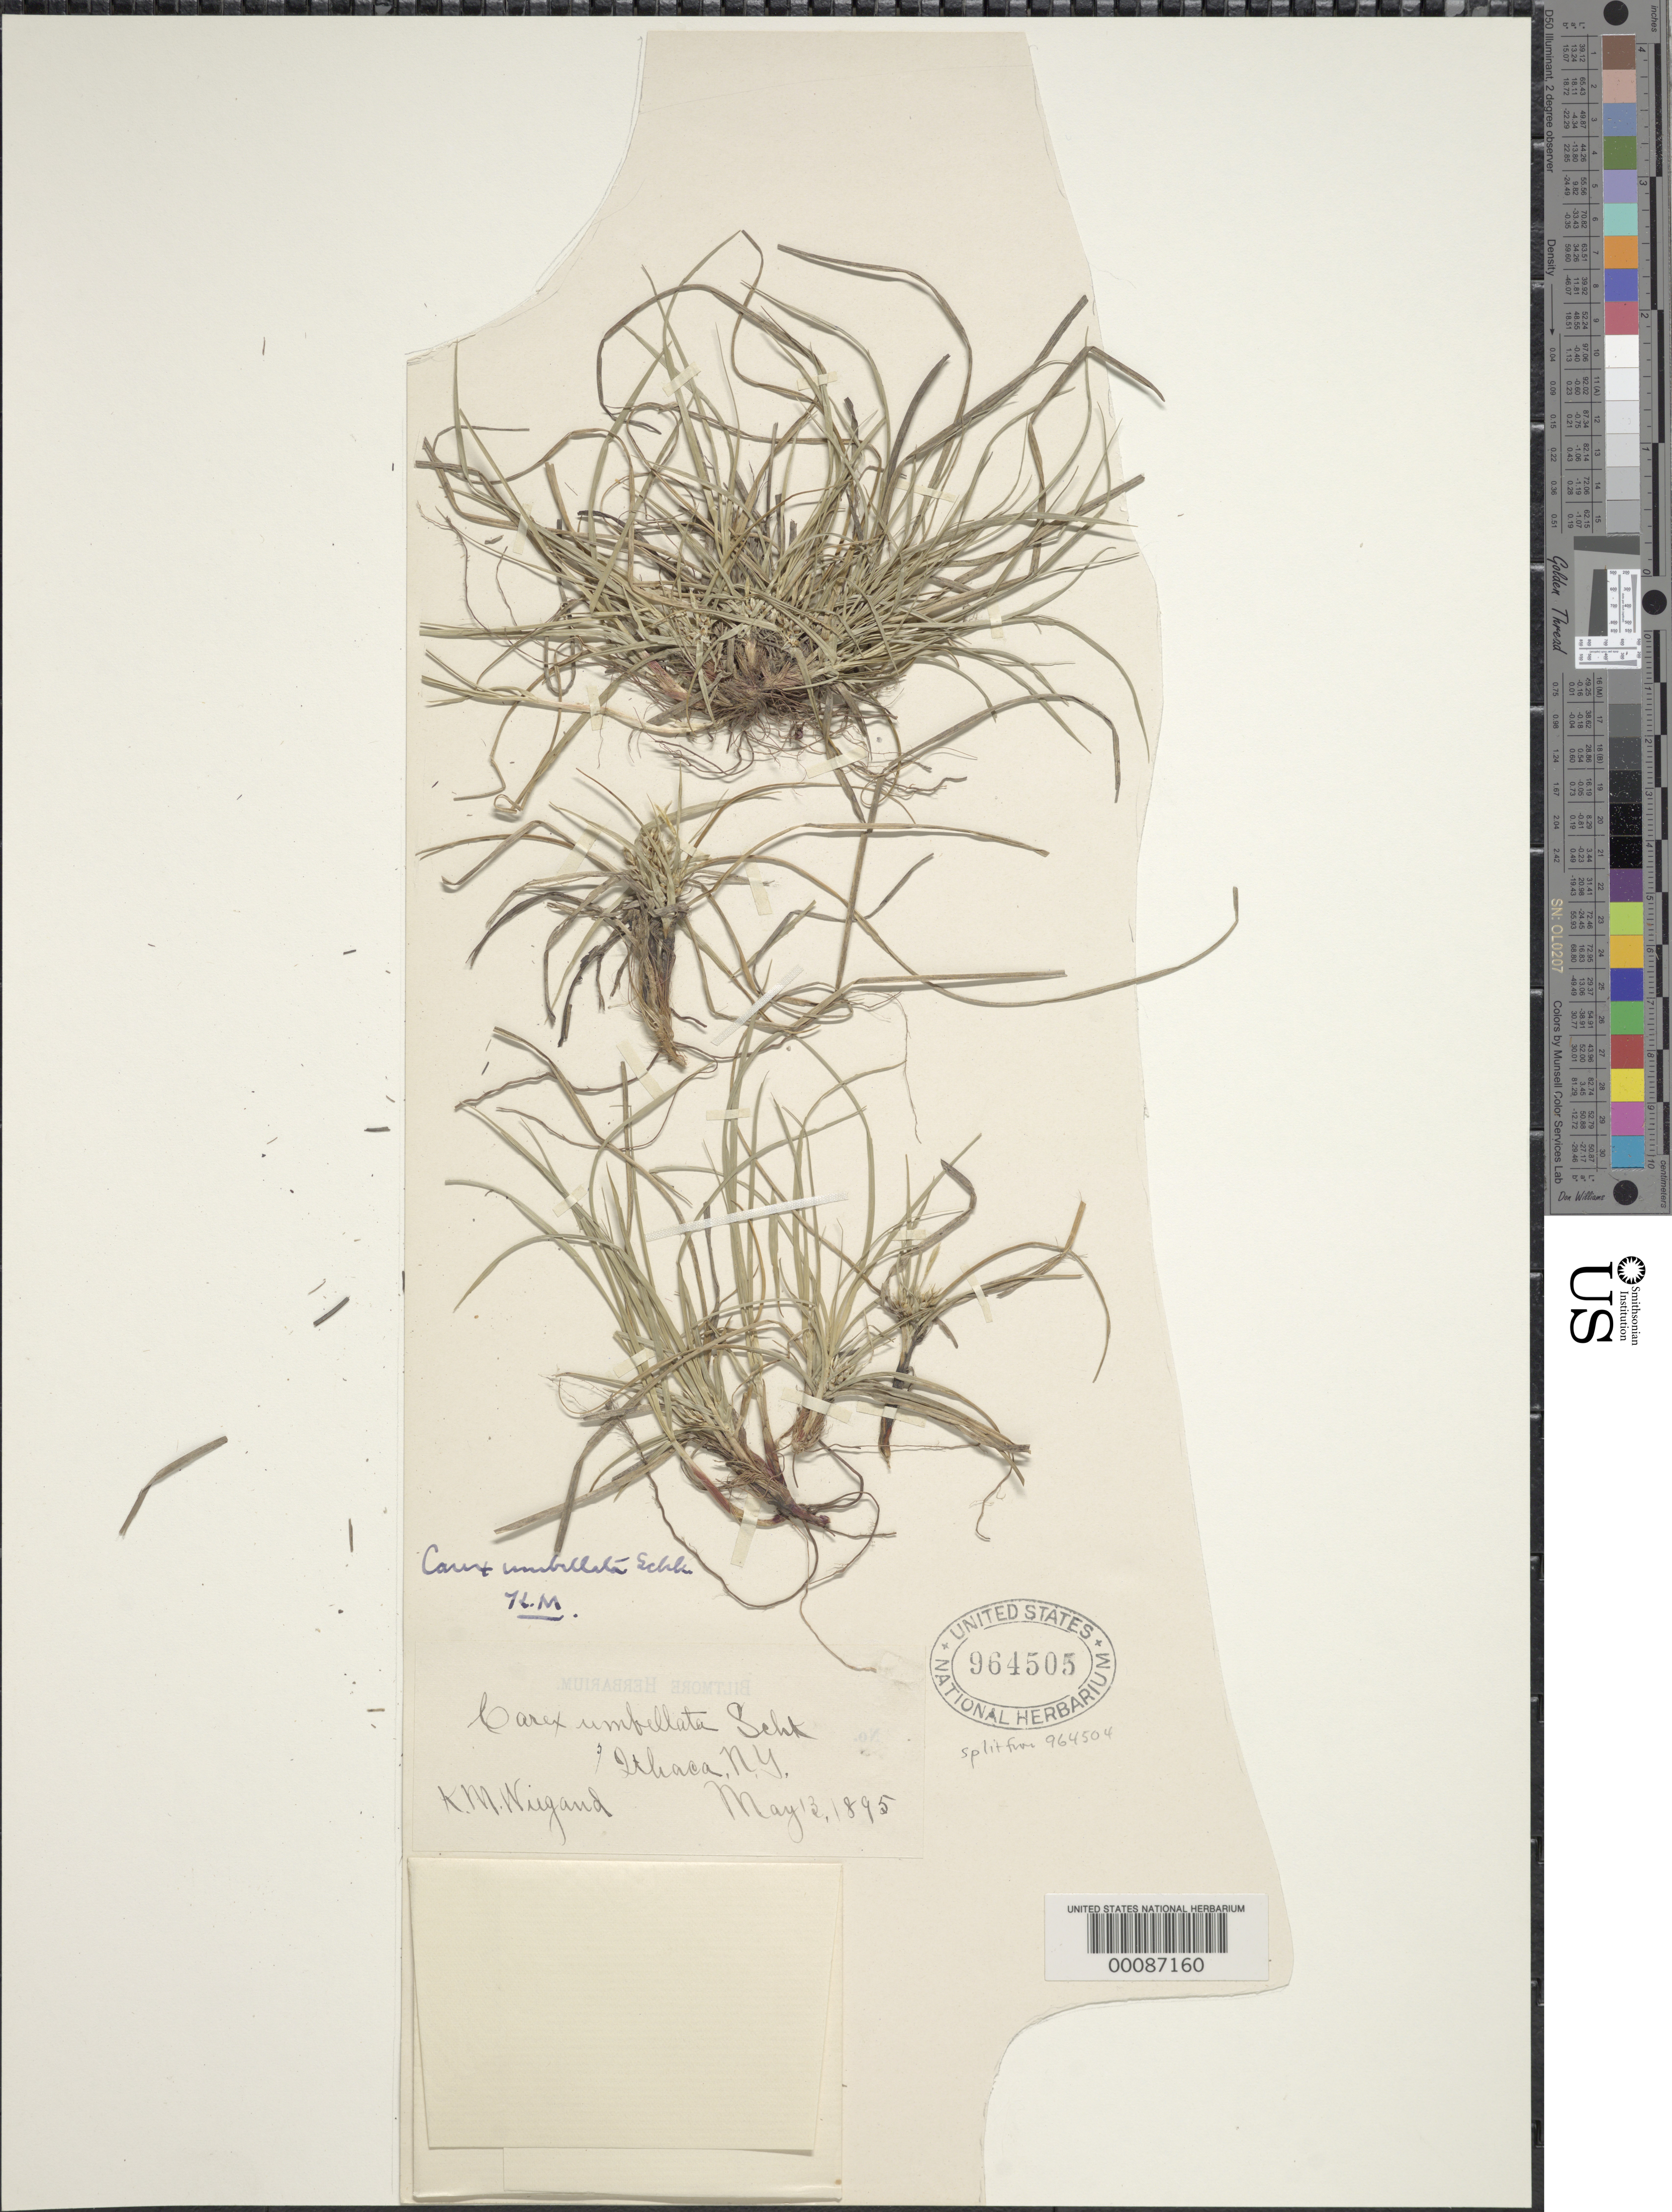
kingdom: Plantae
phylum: Tracheophyta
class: Liliopsida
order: Poales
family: Cyperaceae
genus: Carex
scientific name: Carex umbellata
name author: Schkuhr ex Willd.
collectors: K. M. Wiegand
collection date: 1895-05-13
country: United States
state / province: New York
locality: Ithaca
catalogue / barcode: US 964505